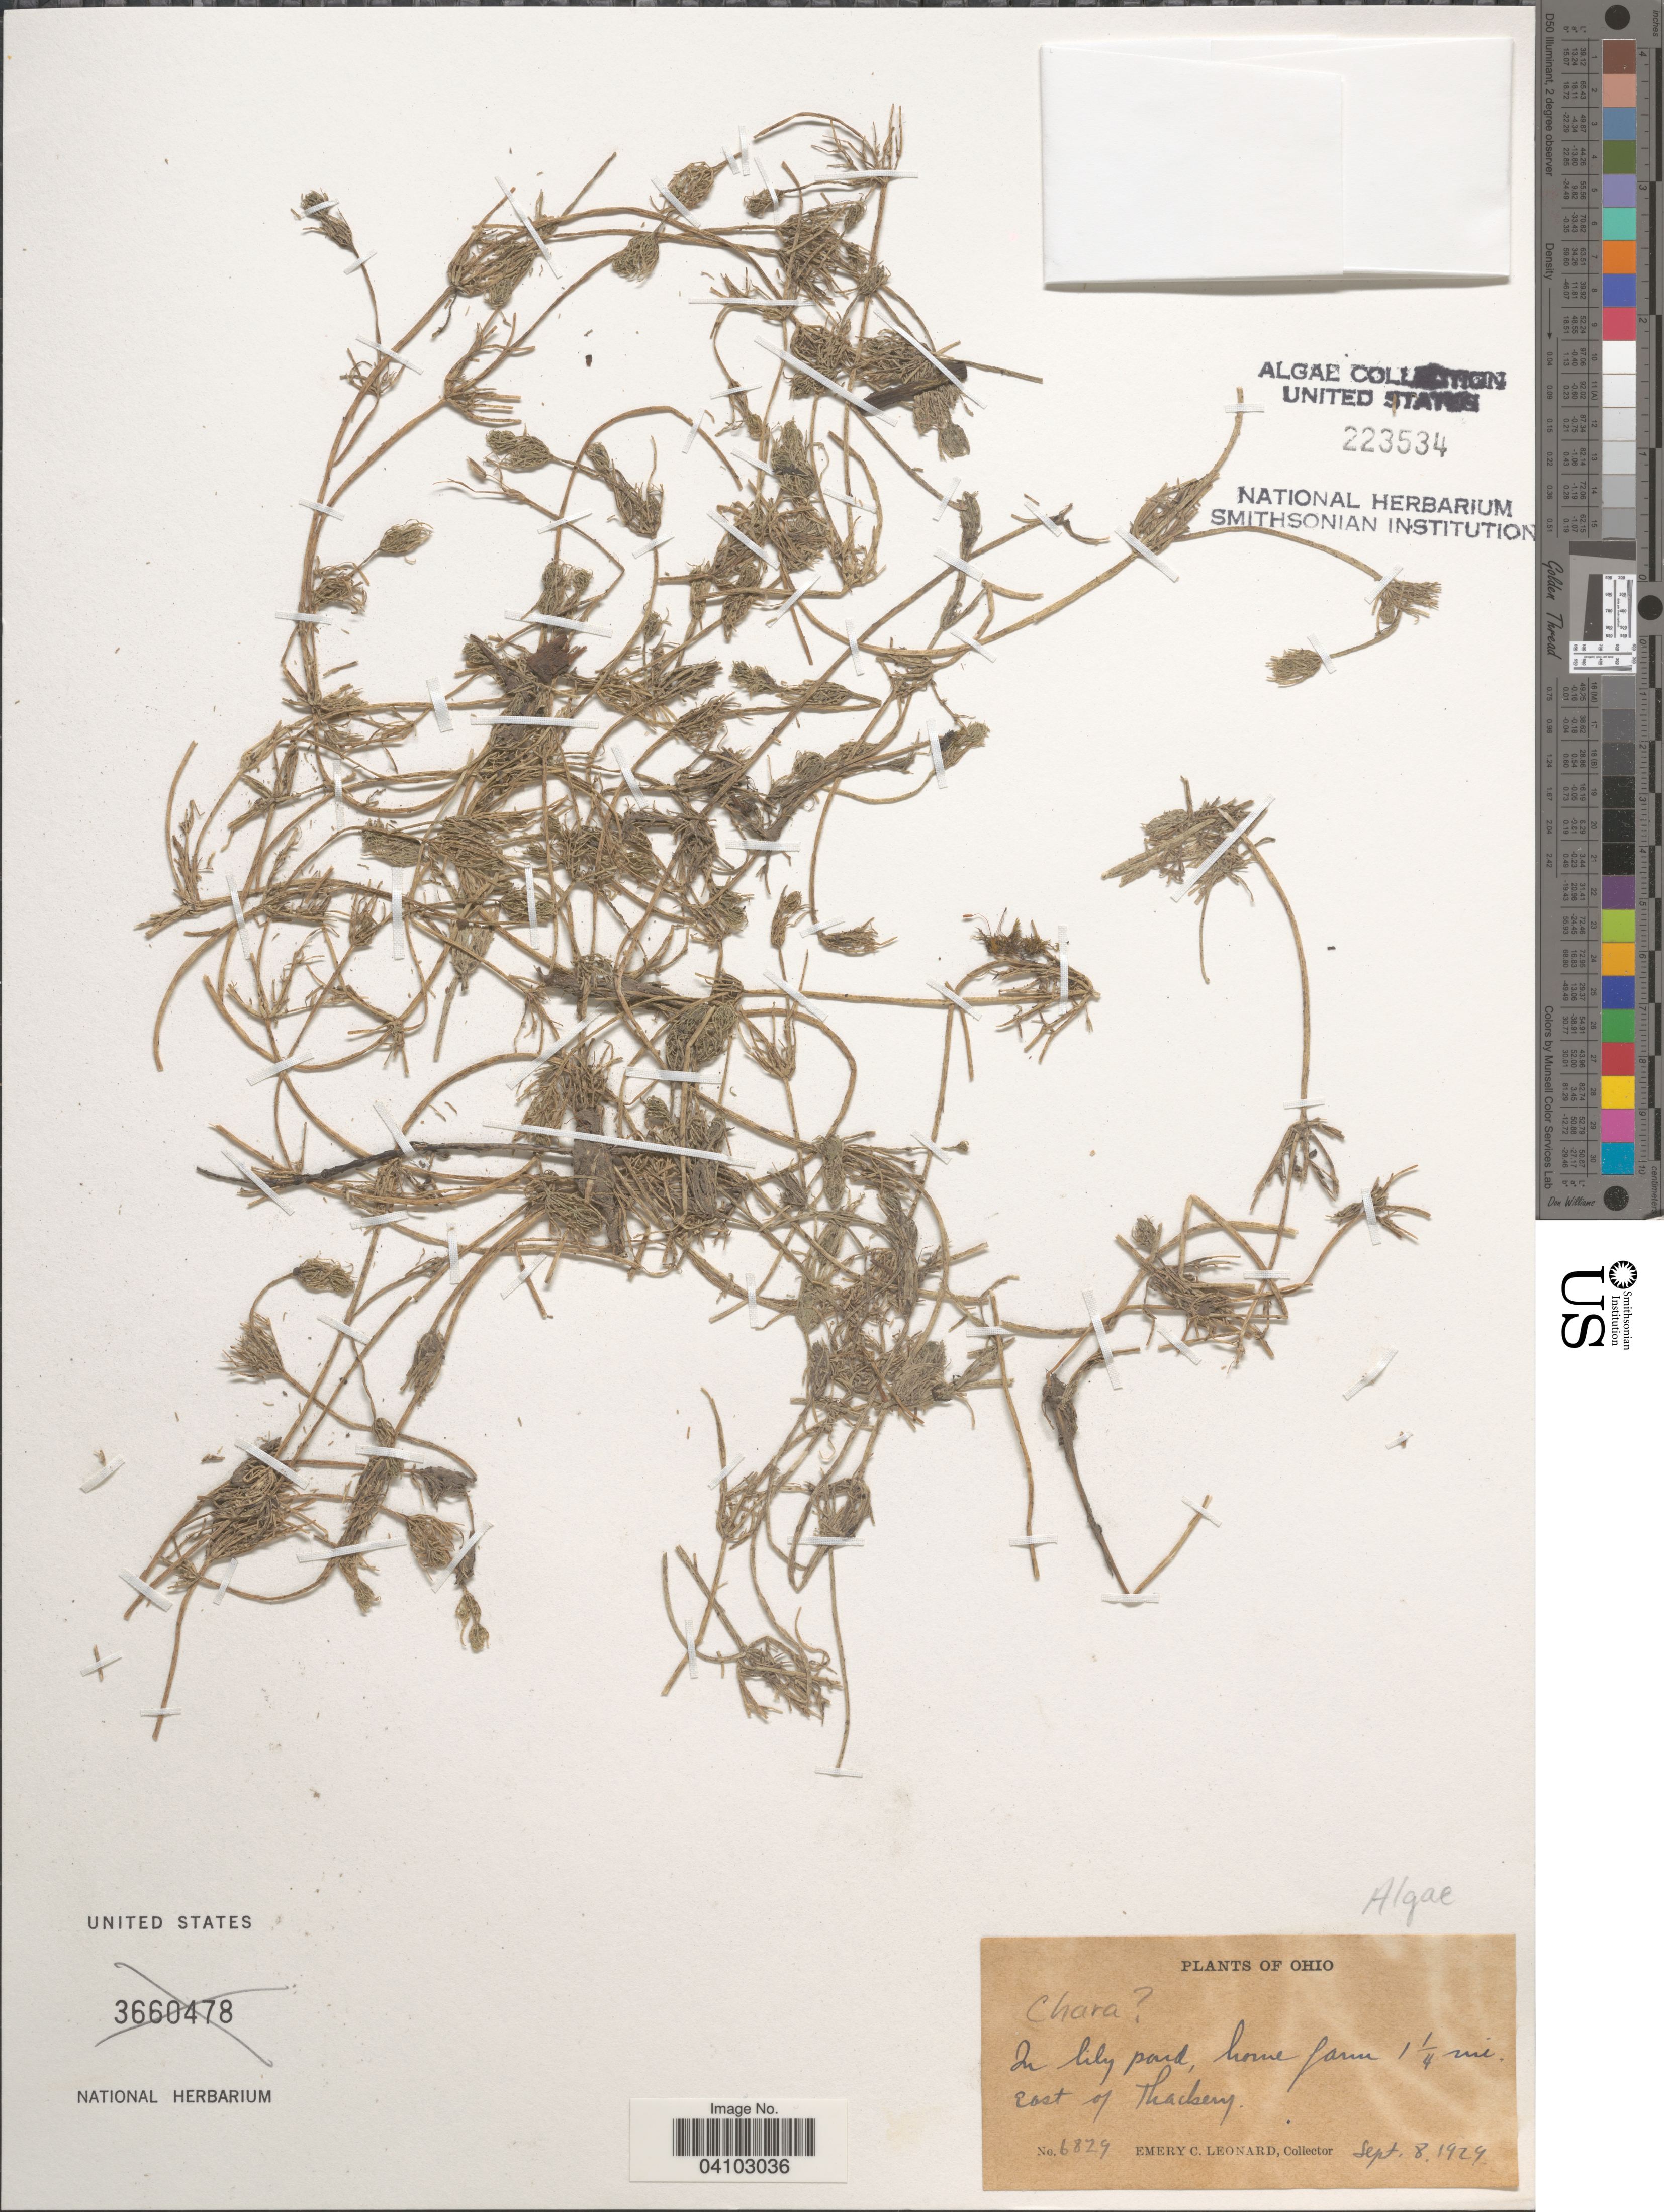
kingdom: Plantae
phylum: Charophyta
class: Charophyceae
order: Charales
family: Characeae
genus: Chara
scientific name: Chara sp.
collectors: E. C. Leonard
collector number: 6829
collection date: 1929-09-08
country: United States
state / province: Ohio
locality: In lily pond, home farm 1¼ mi. east of Thackery.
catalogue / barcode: US 223534